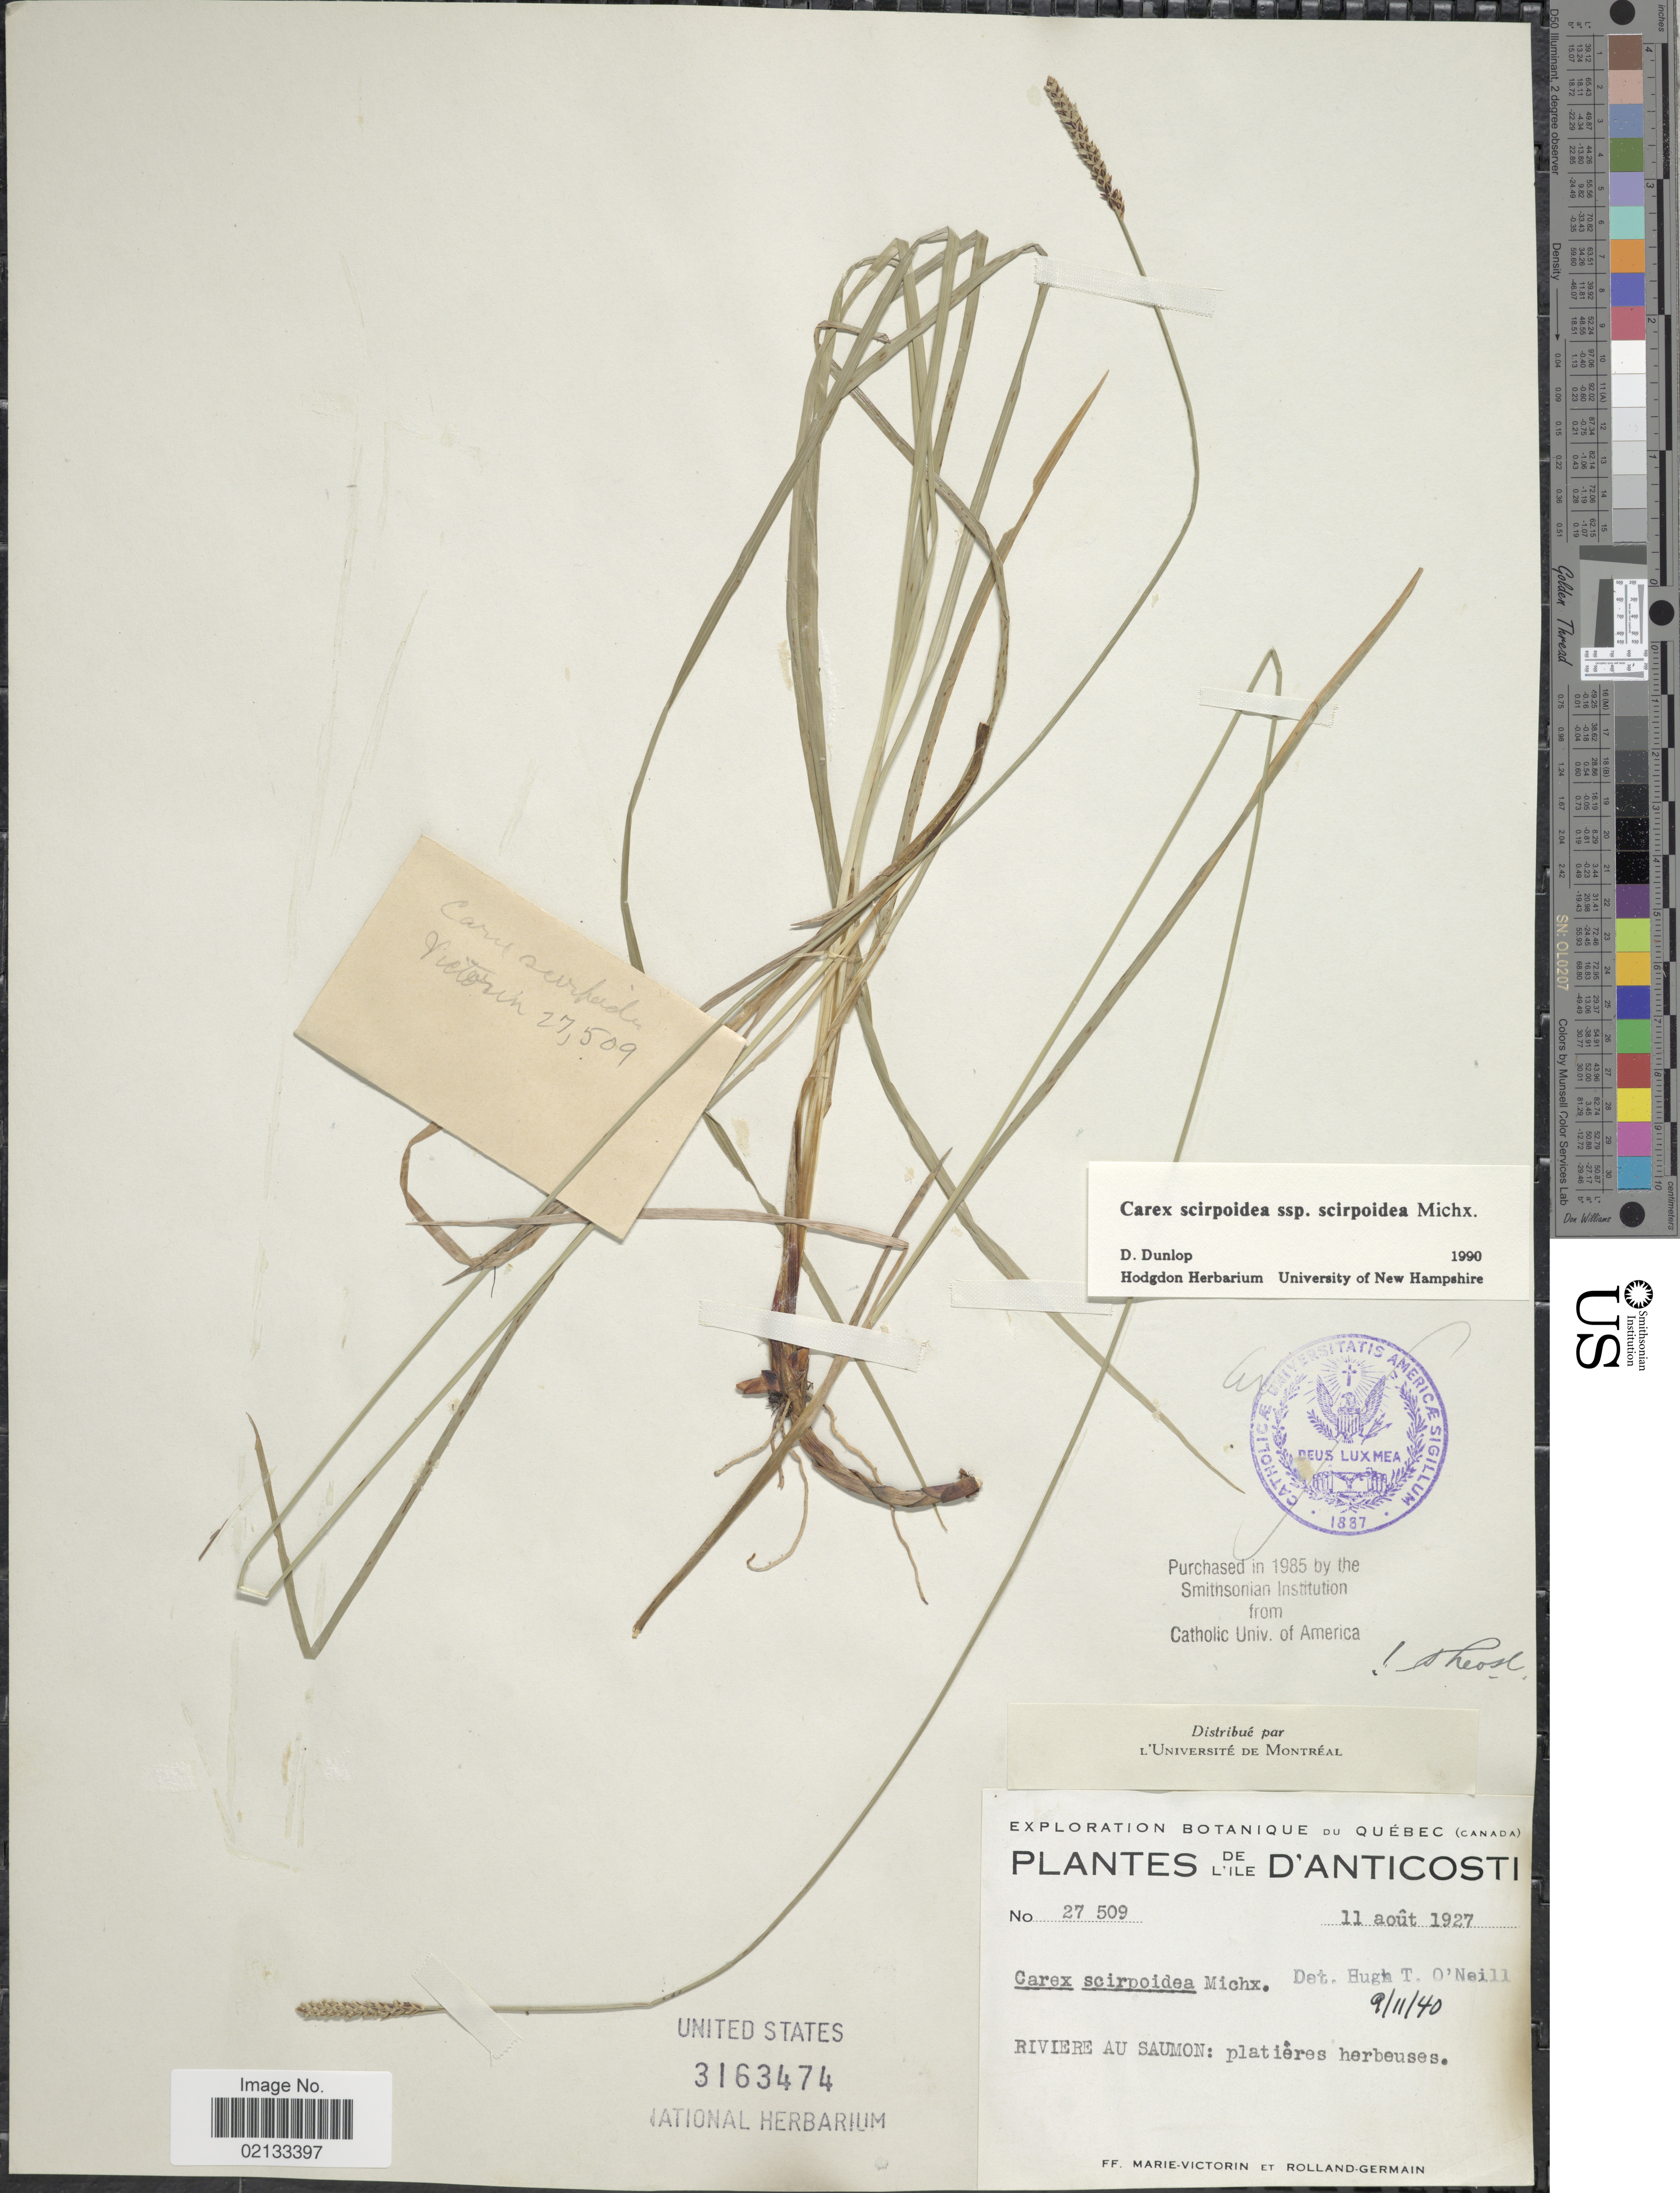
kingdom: Plantae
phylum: Tracheophyta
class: Liliopsida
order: Poales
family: Cyperaceae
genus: Carex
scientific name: Carex scirpoidea subsp. scirpoidea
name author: Michx.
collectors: F. Marie-Victorin & Rolland-Germain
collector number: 27509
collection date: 1927-08-11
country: Canada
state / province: Quebec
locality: De L'Ile D'Anticosti, Riviere Au Saumon: platières herbeuses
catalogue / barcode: US 3163474